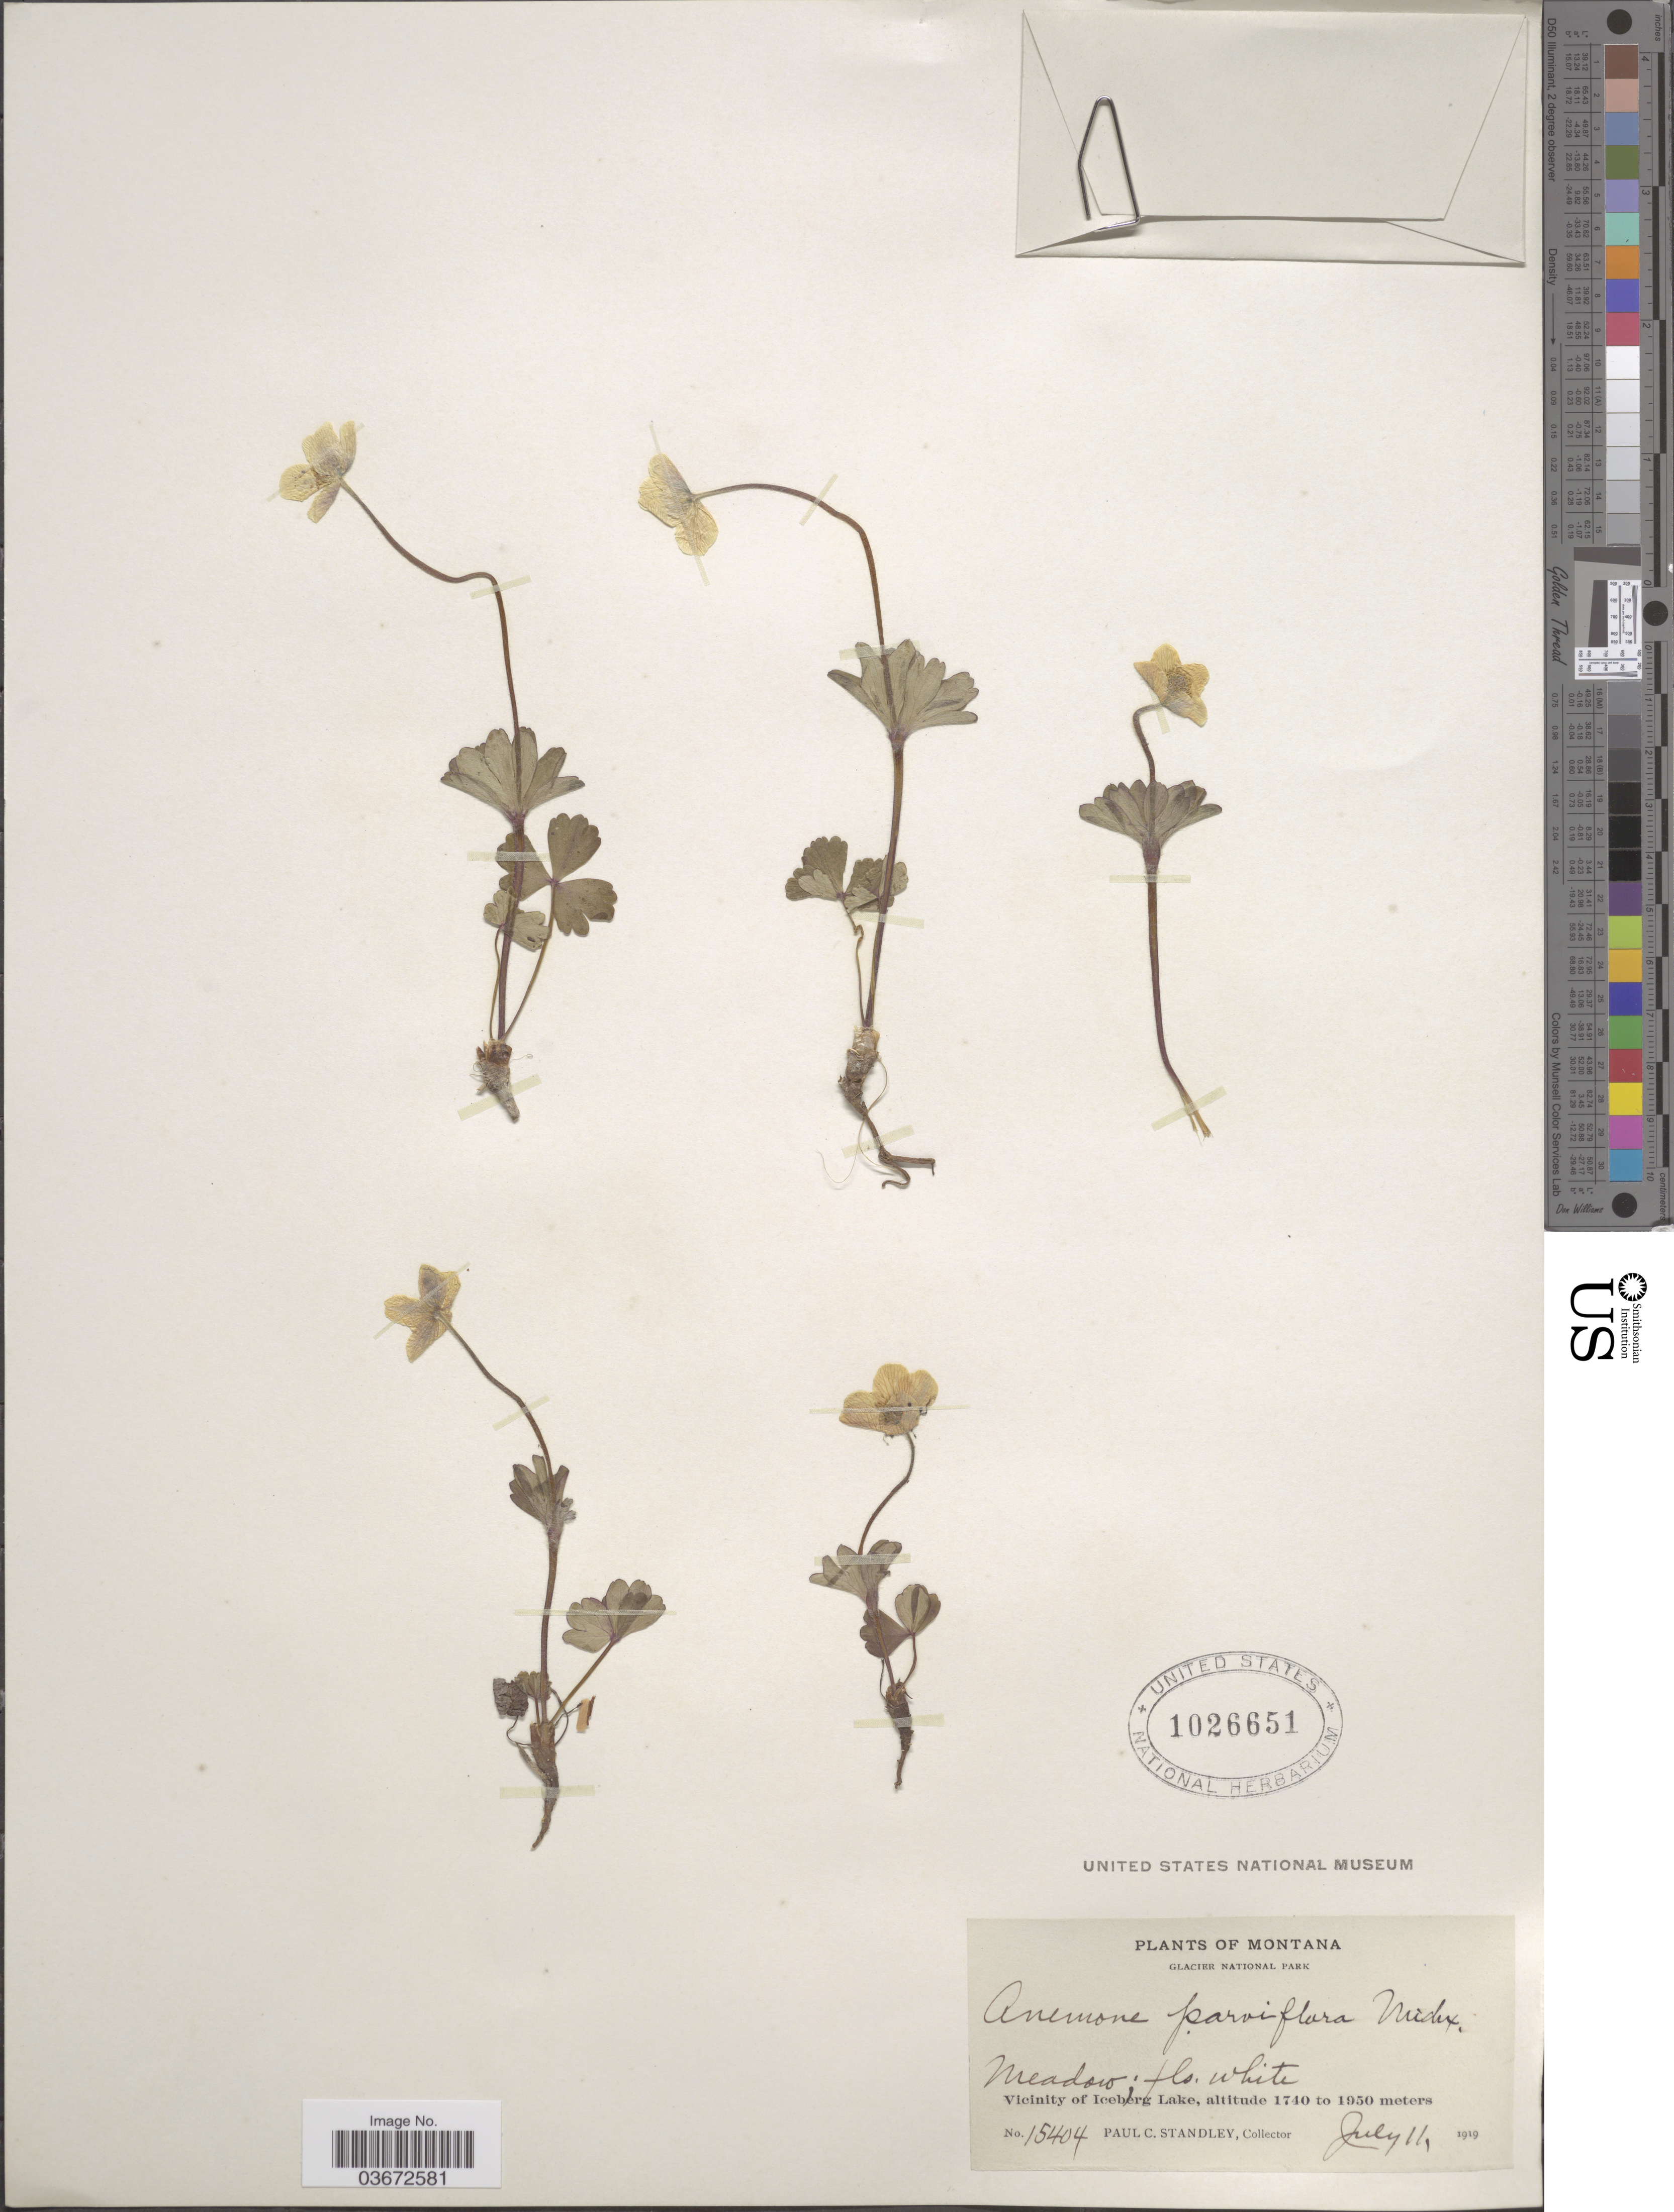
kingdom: Plantae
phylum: Tracheophyta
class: Magnoliopsida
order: Ranunculales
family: Ranunculaceae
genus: Anemone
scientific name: Anemone parviflora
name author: Michx.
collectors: P. C. Standley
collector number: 15404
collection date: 1919-07-11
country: United States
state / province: Montana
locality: Glacier National Park. Vicinity of Iceberg Lake.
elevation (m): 1740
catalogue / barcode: US 1026651